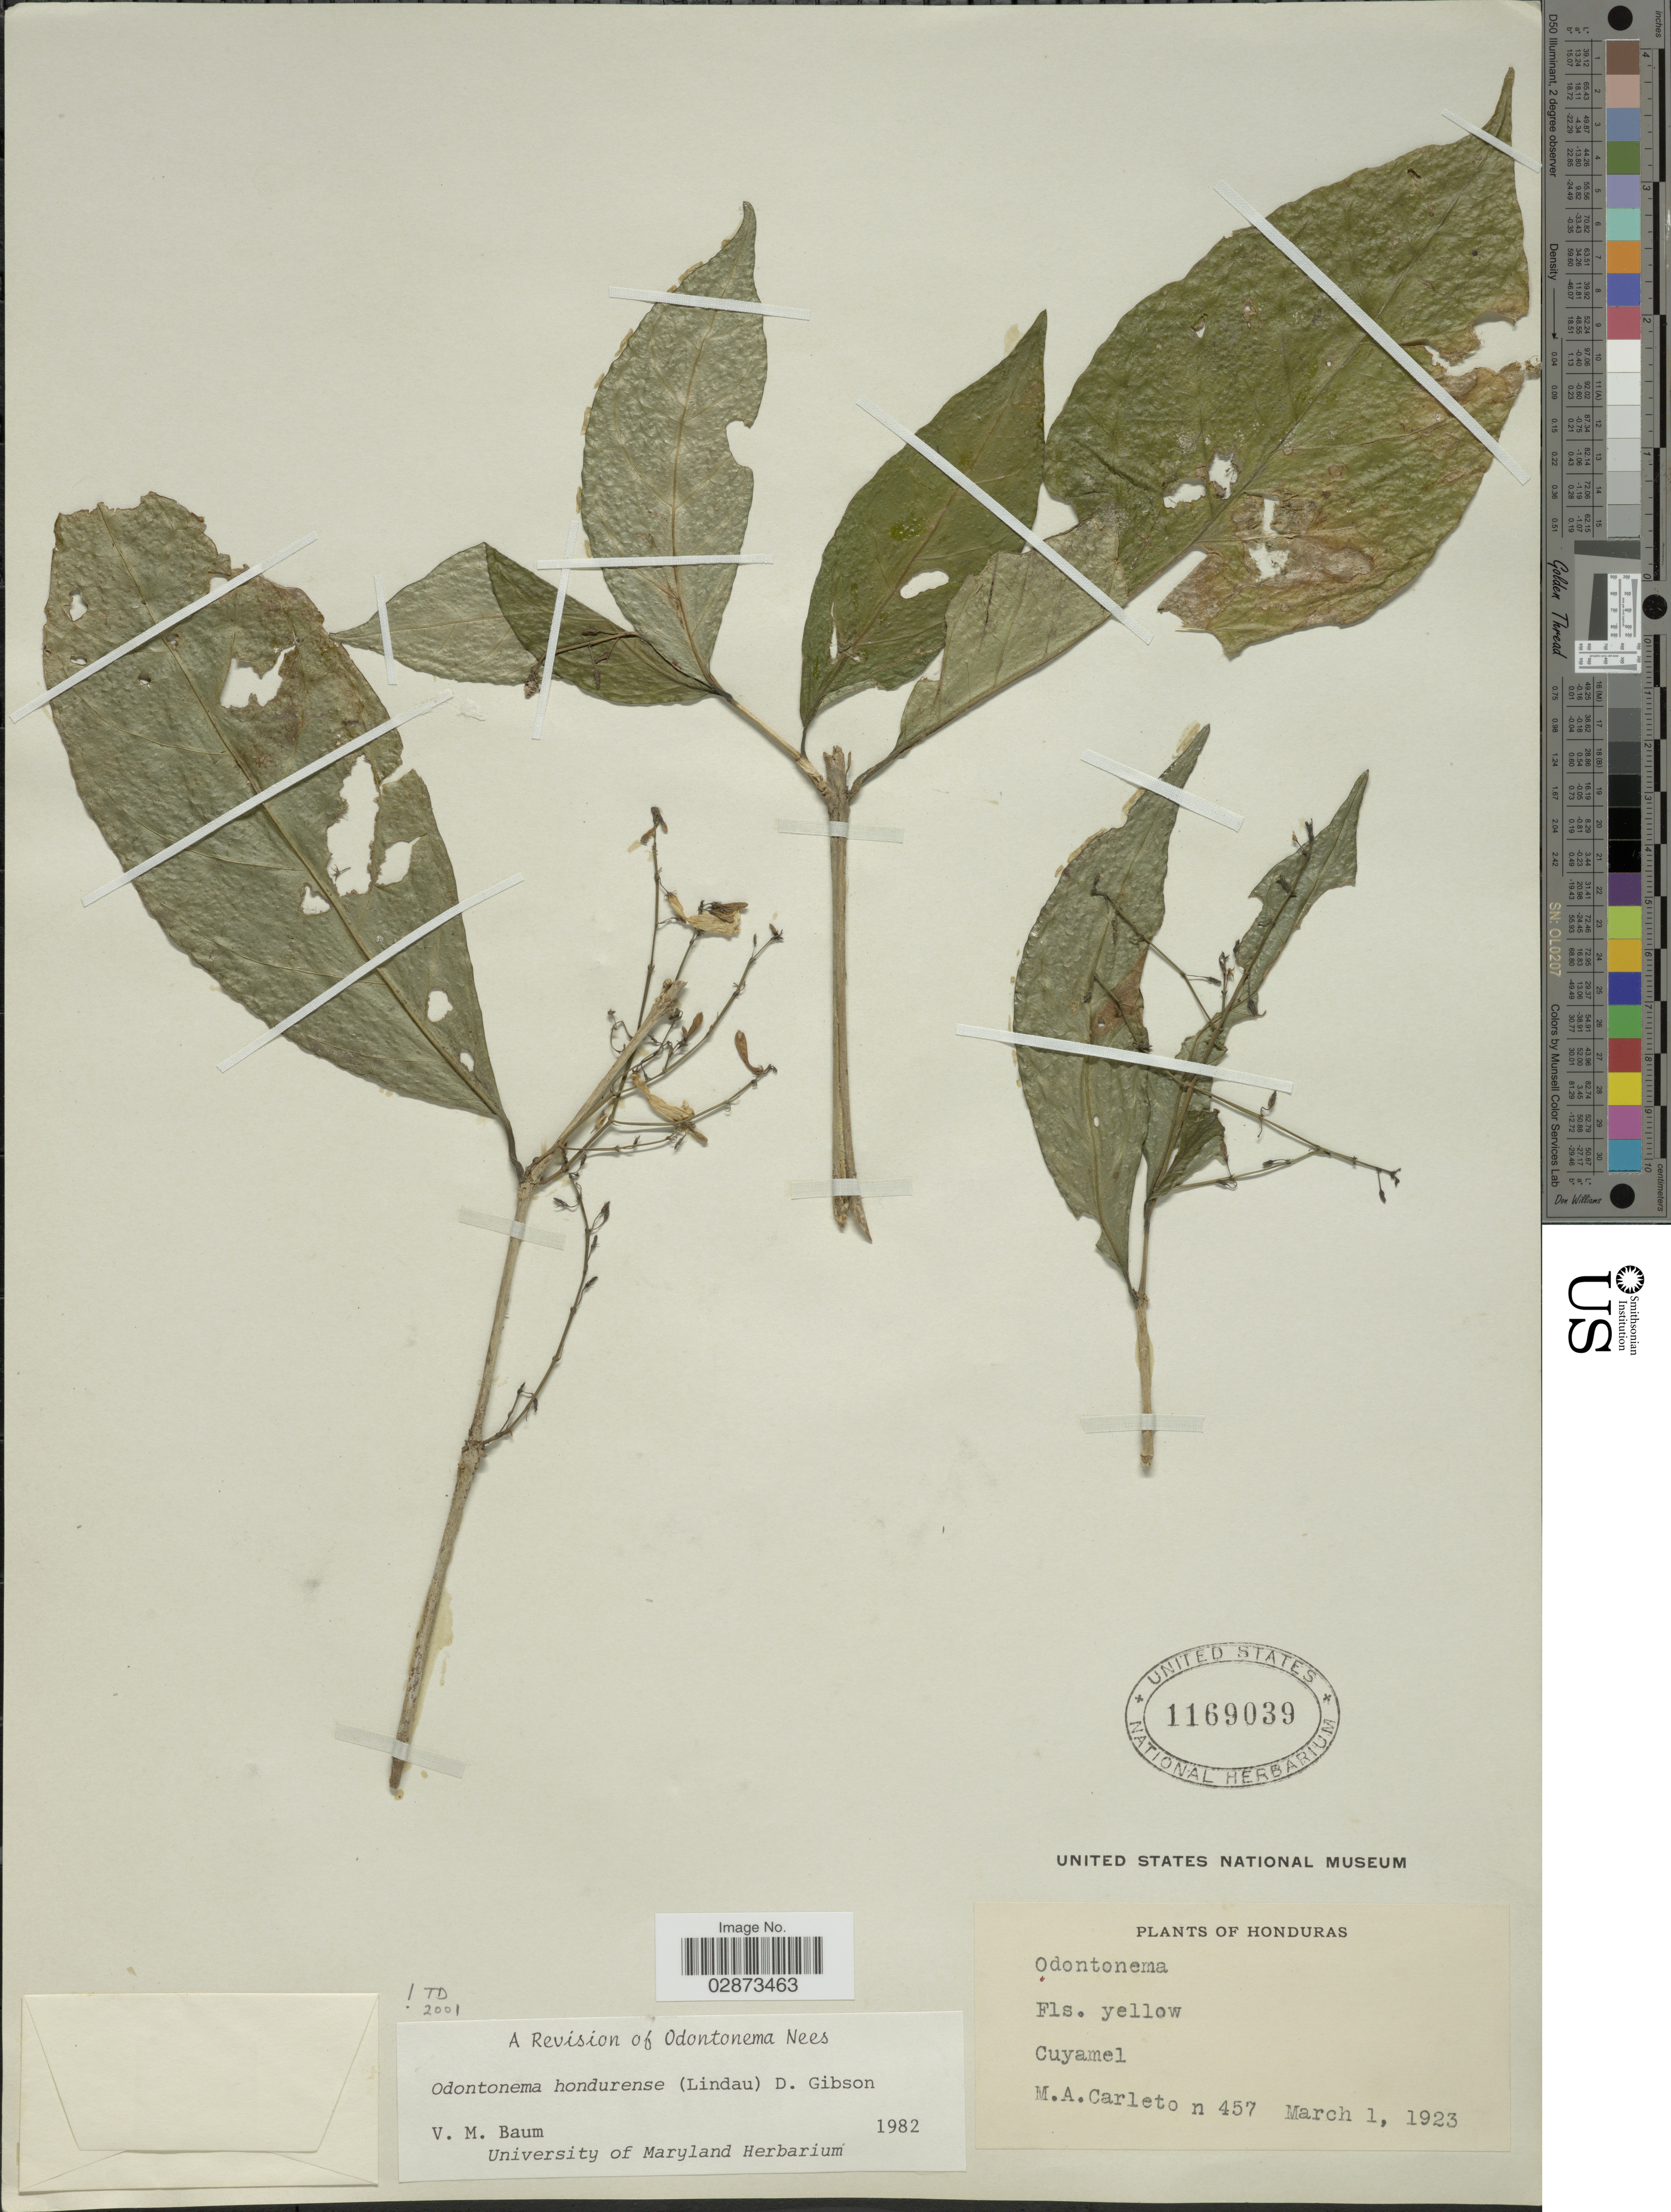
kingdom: Plantae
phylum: Tracheophyta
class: Magnoliopsida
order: Lamiales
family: Acanthaceae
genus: Odontonema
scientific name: Odontonema hondurensis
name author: (Lindau) D.N. Gibson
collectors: M. A. Carleton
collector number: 457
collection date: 1923-03-01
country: Honduras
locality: Cuyamel.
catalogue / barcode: US 1169039